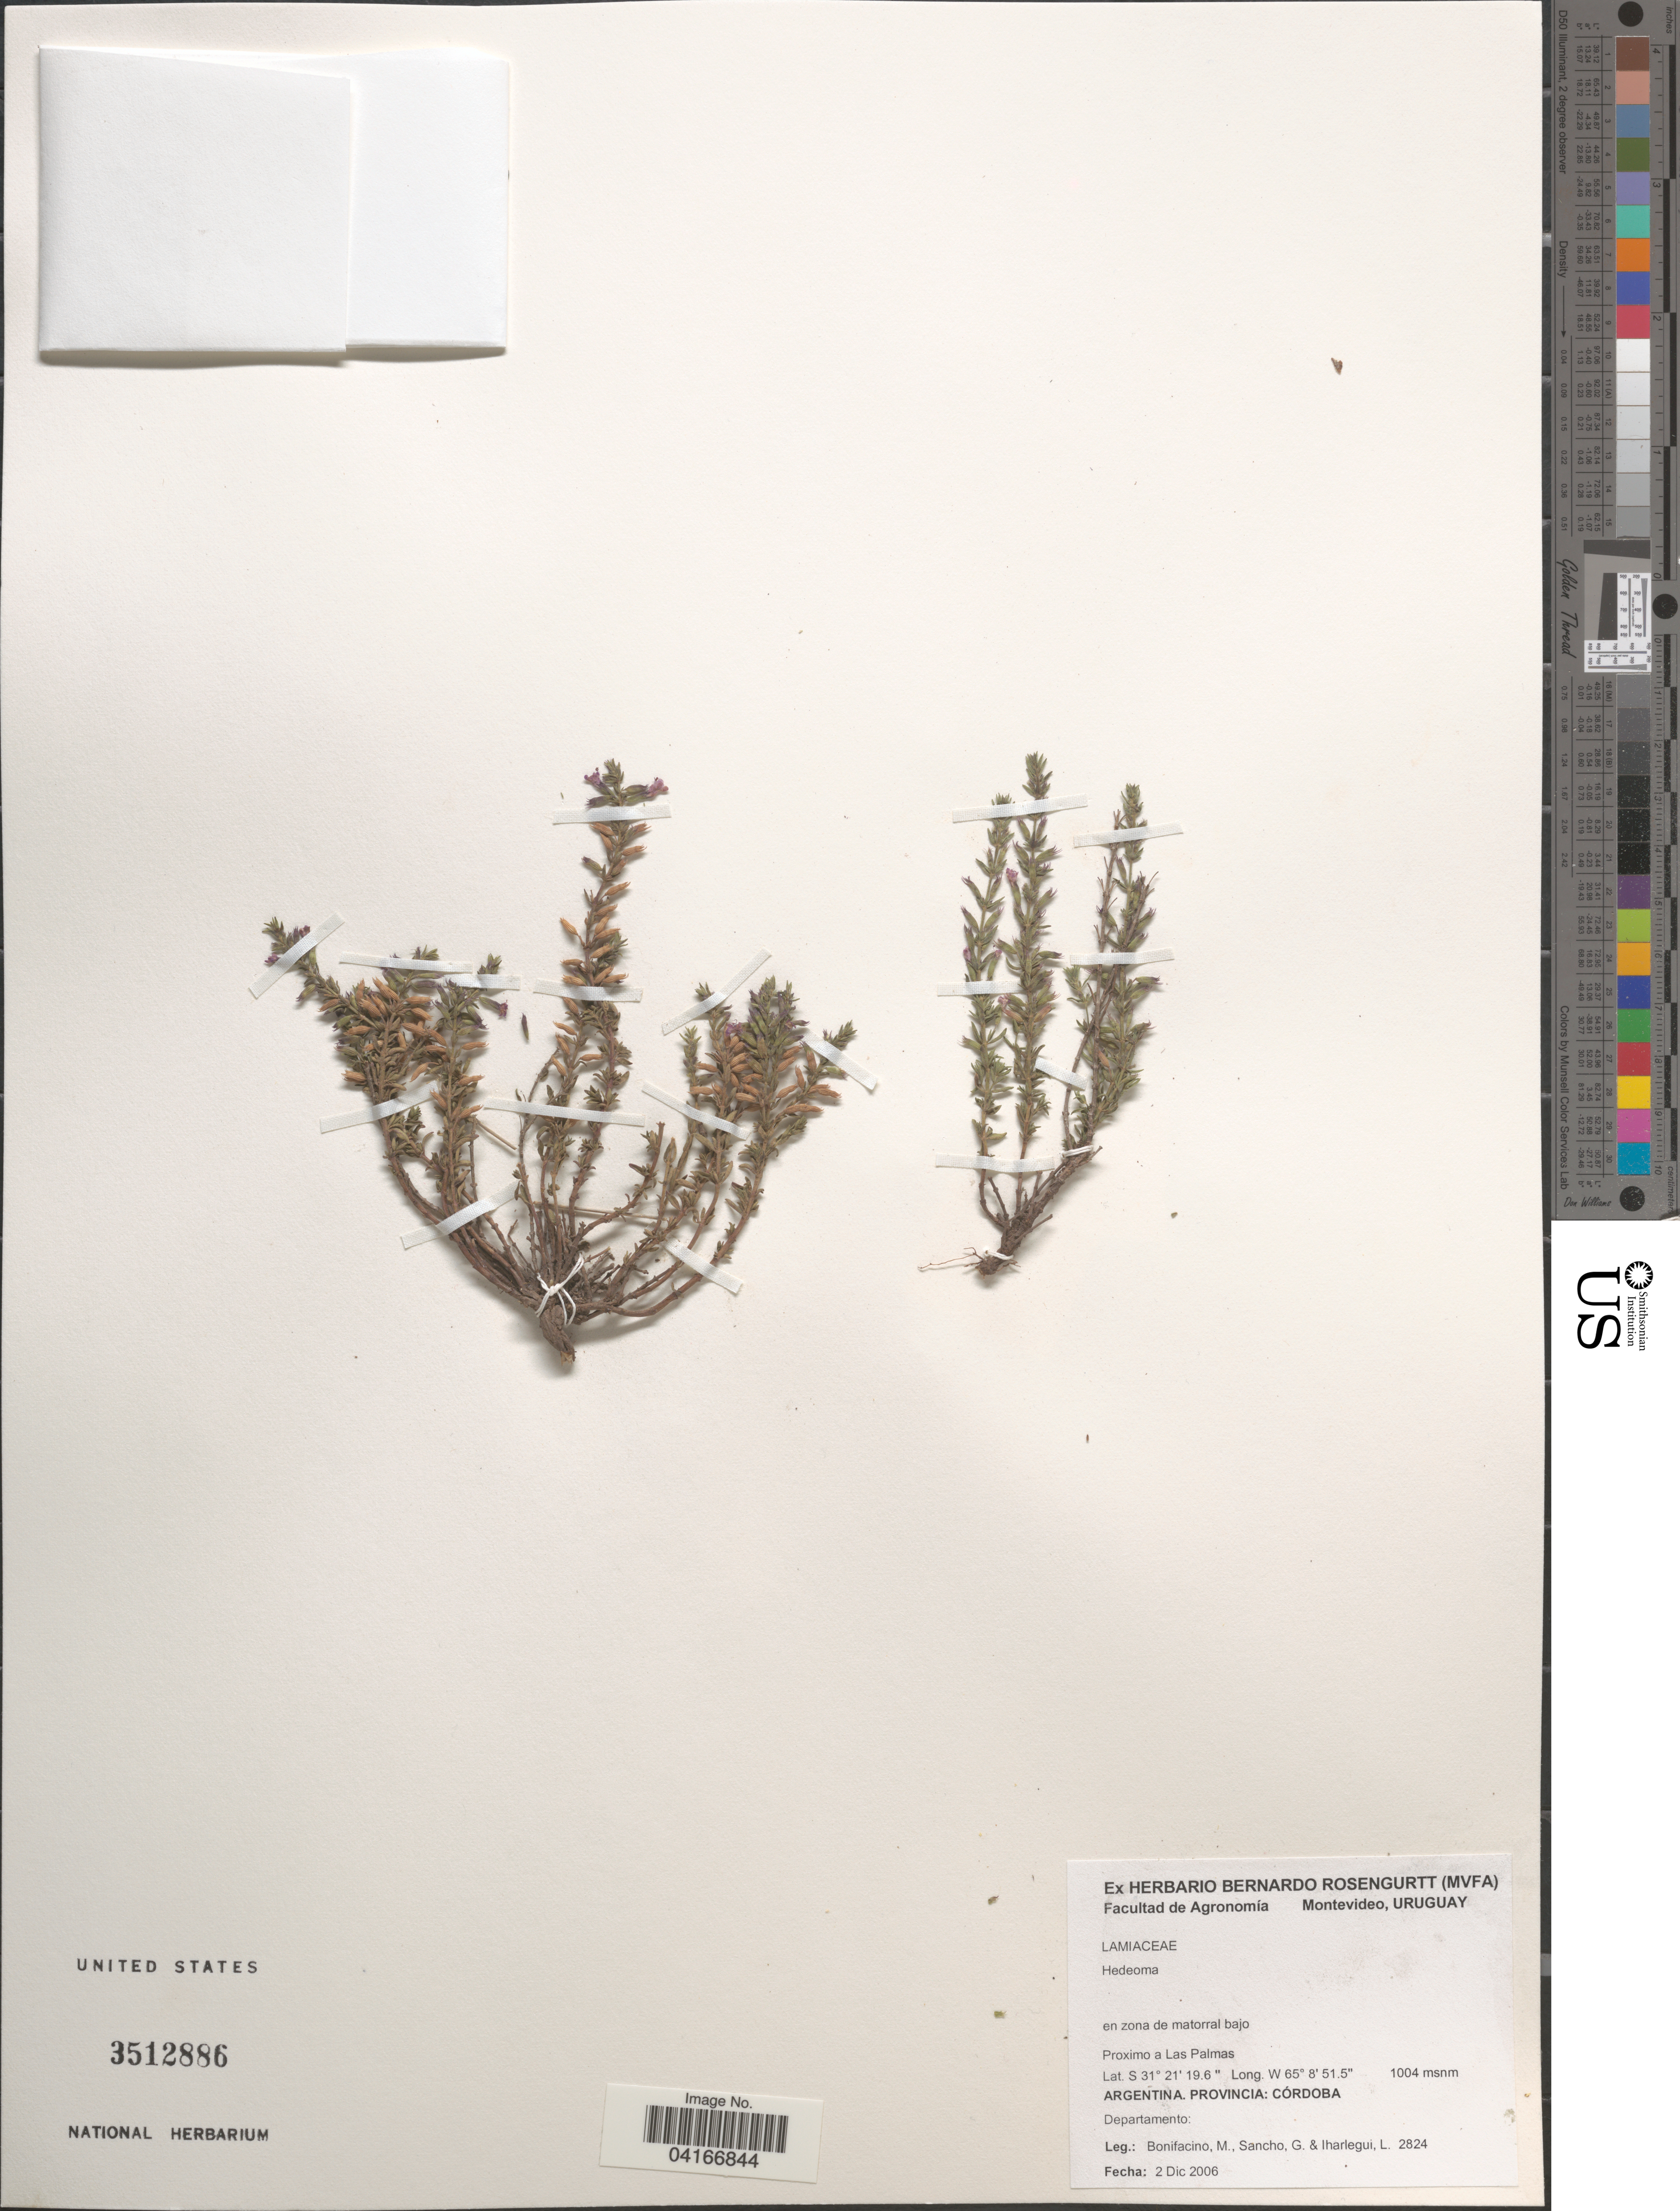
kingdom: Plantae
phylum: Tracheophyta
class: Magnoliopsida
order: Lamiales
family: Lamiaceae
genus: Hedeoma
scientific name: Hedeoma sp.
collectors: M. Bonifacino, G. Sancho & L. Iharlegui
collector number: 2824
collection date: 2006-12-02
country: Argentina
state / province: Cordoba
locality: Proximo a Las Palmas.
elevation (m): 1004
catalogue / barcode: US 3512886